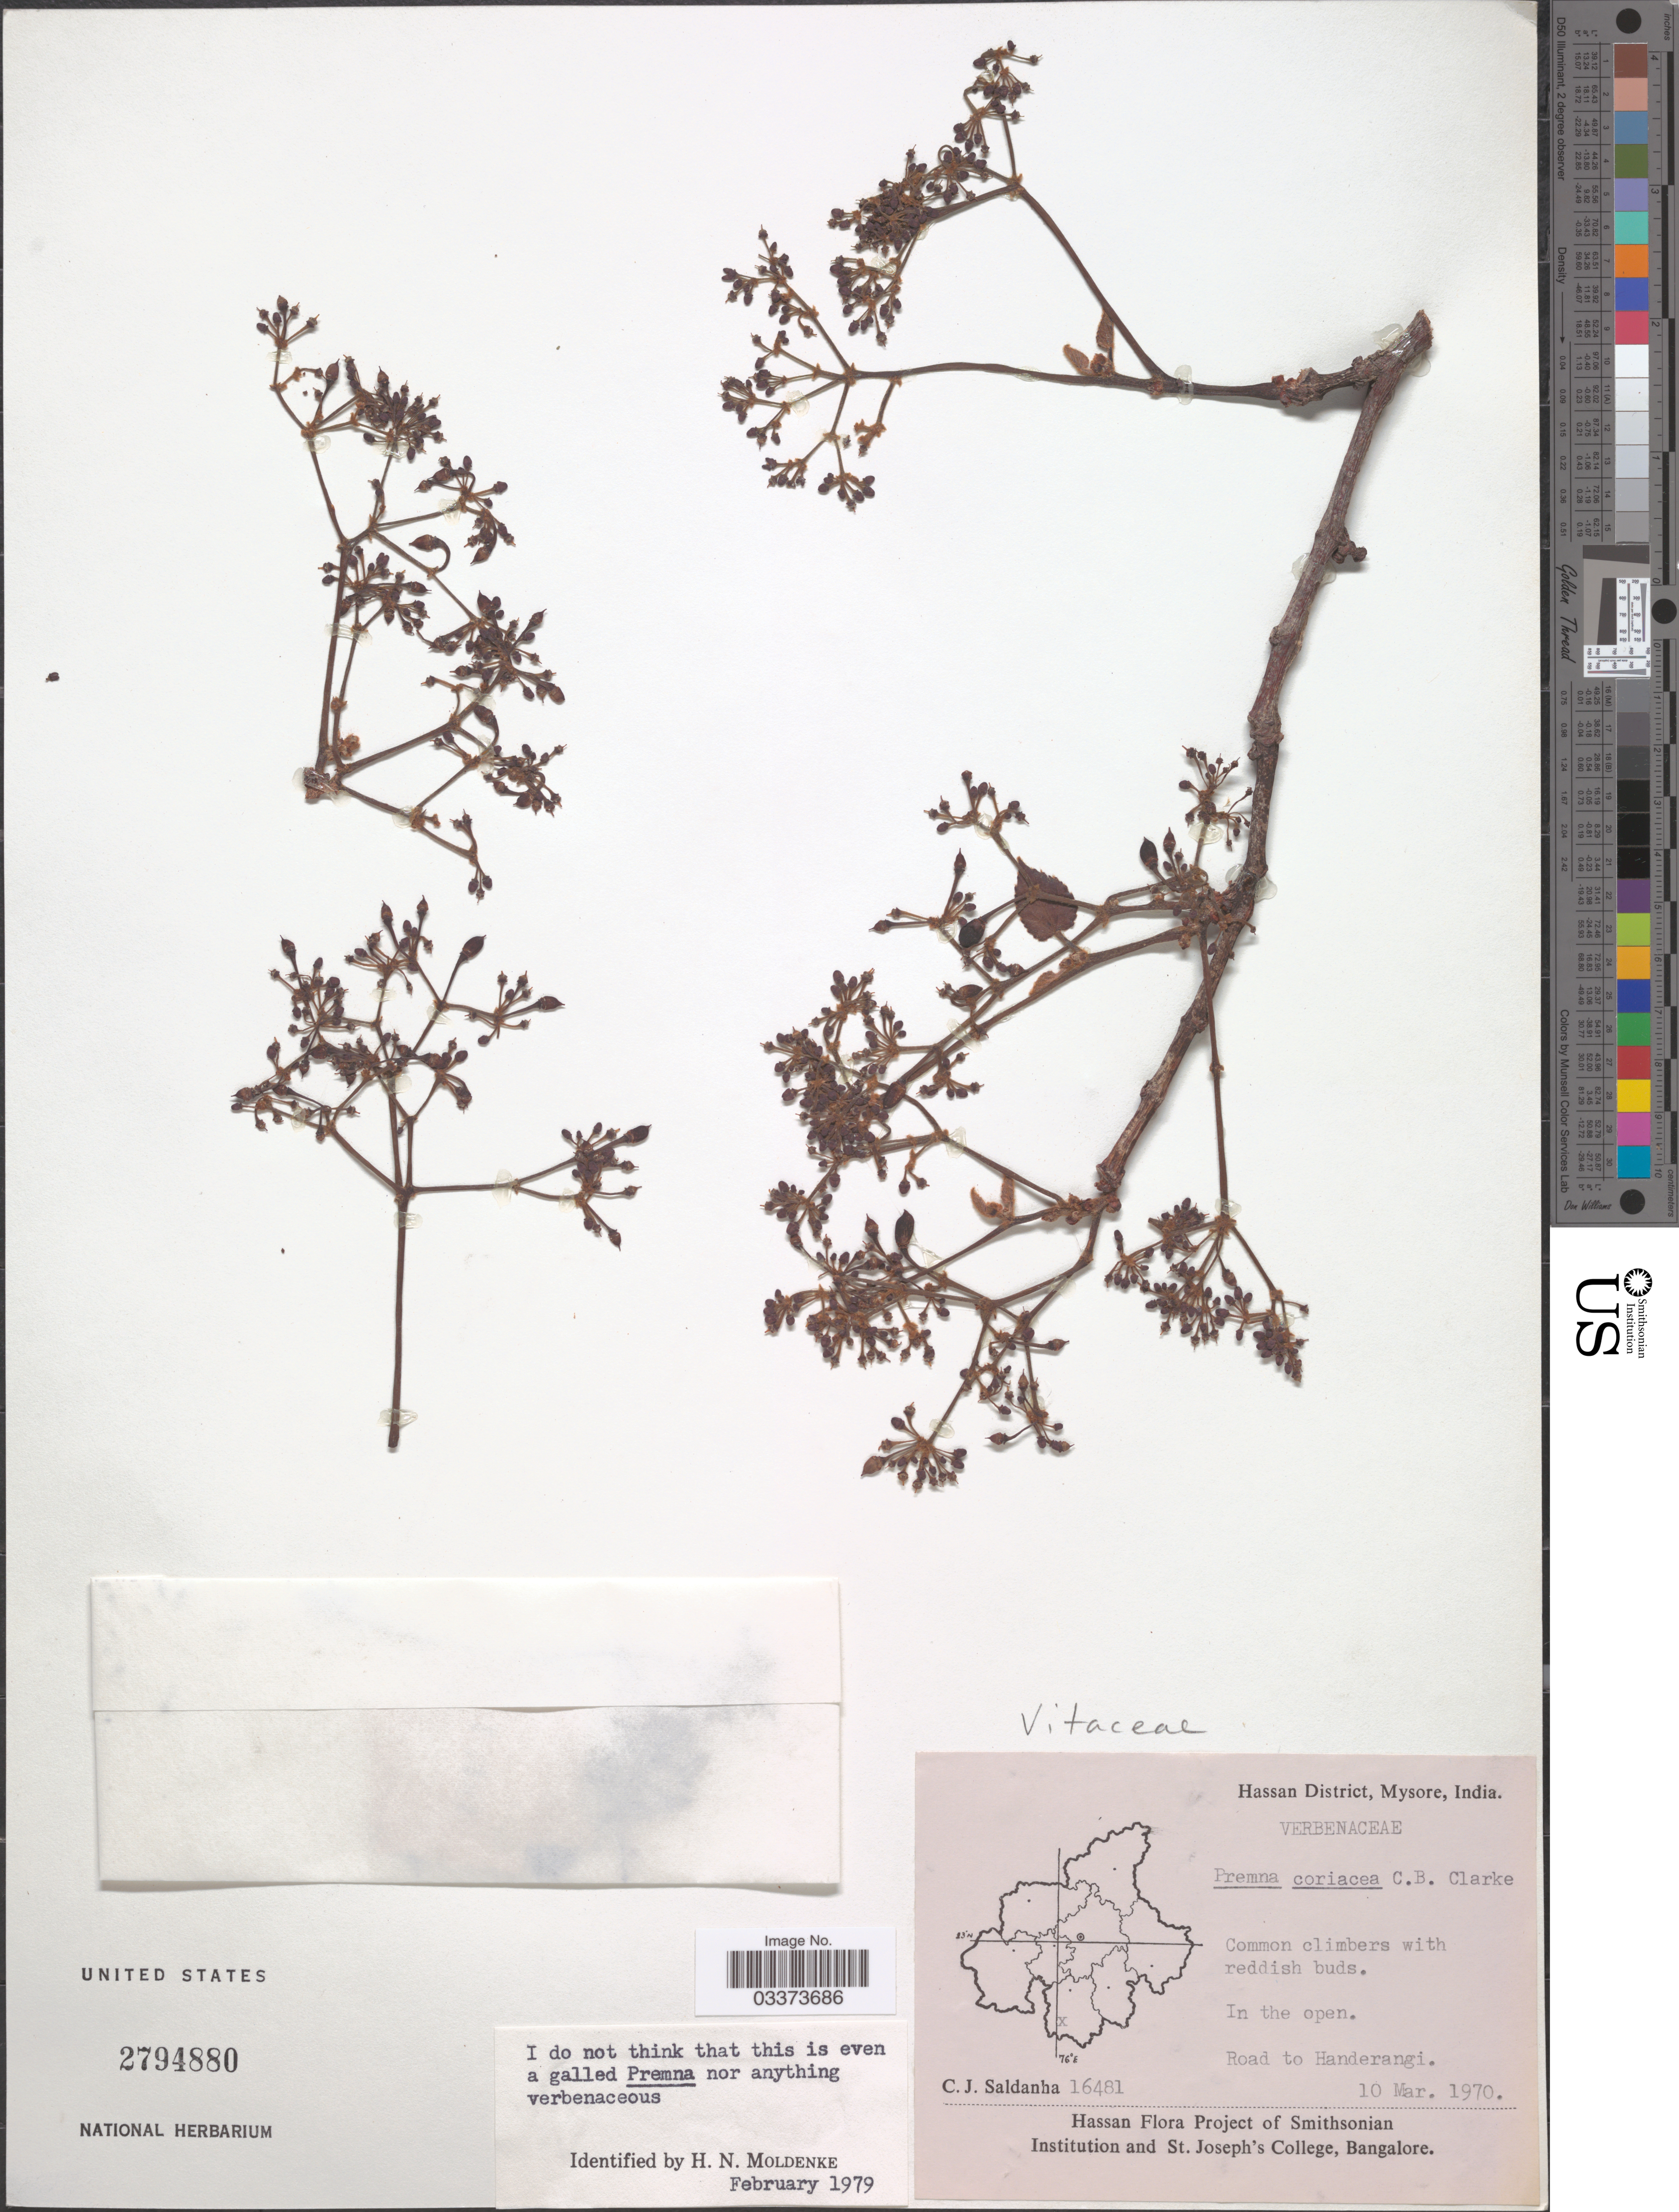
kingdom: Plantae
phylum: Tracheophyta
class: Magnoliopsida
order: Vitales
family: Vitaceae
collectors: C. J. Saldanha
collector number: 16481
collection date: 1970-03-10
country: India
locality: Hassan District, Mysore, Road to Handerangi.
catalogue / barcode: US 2794880